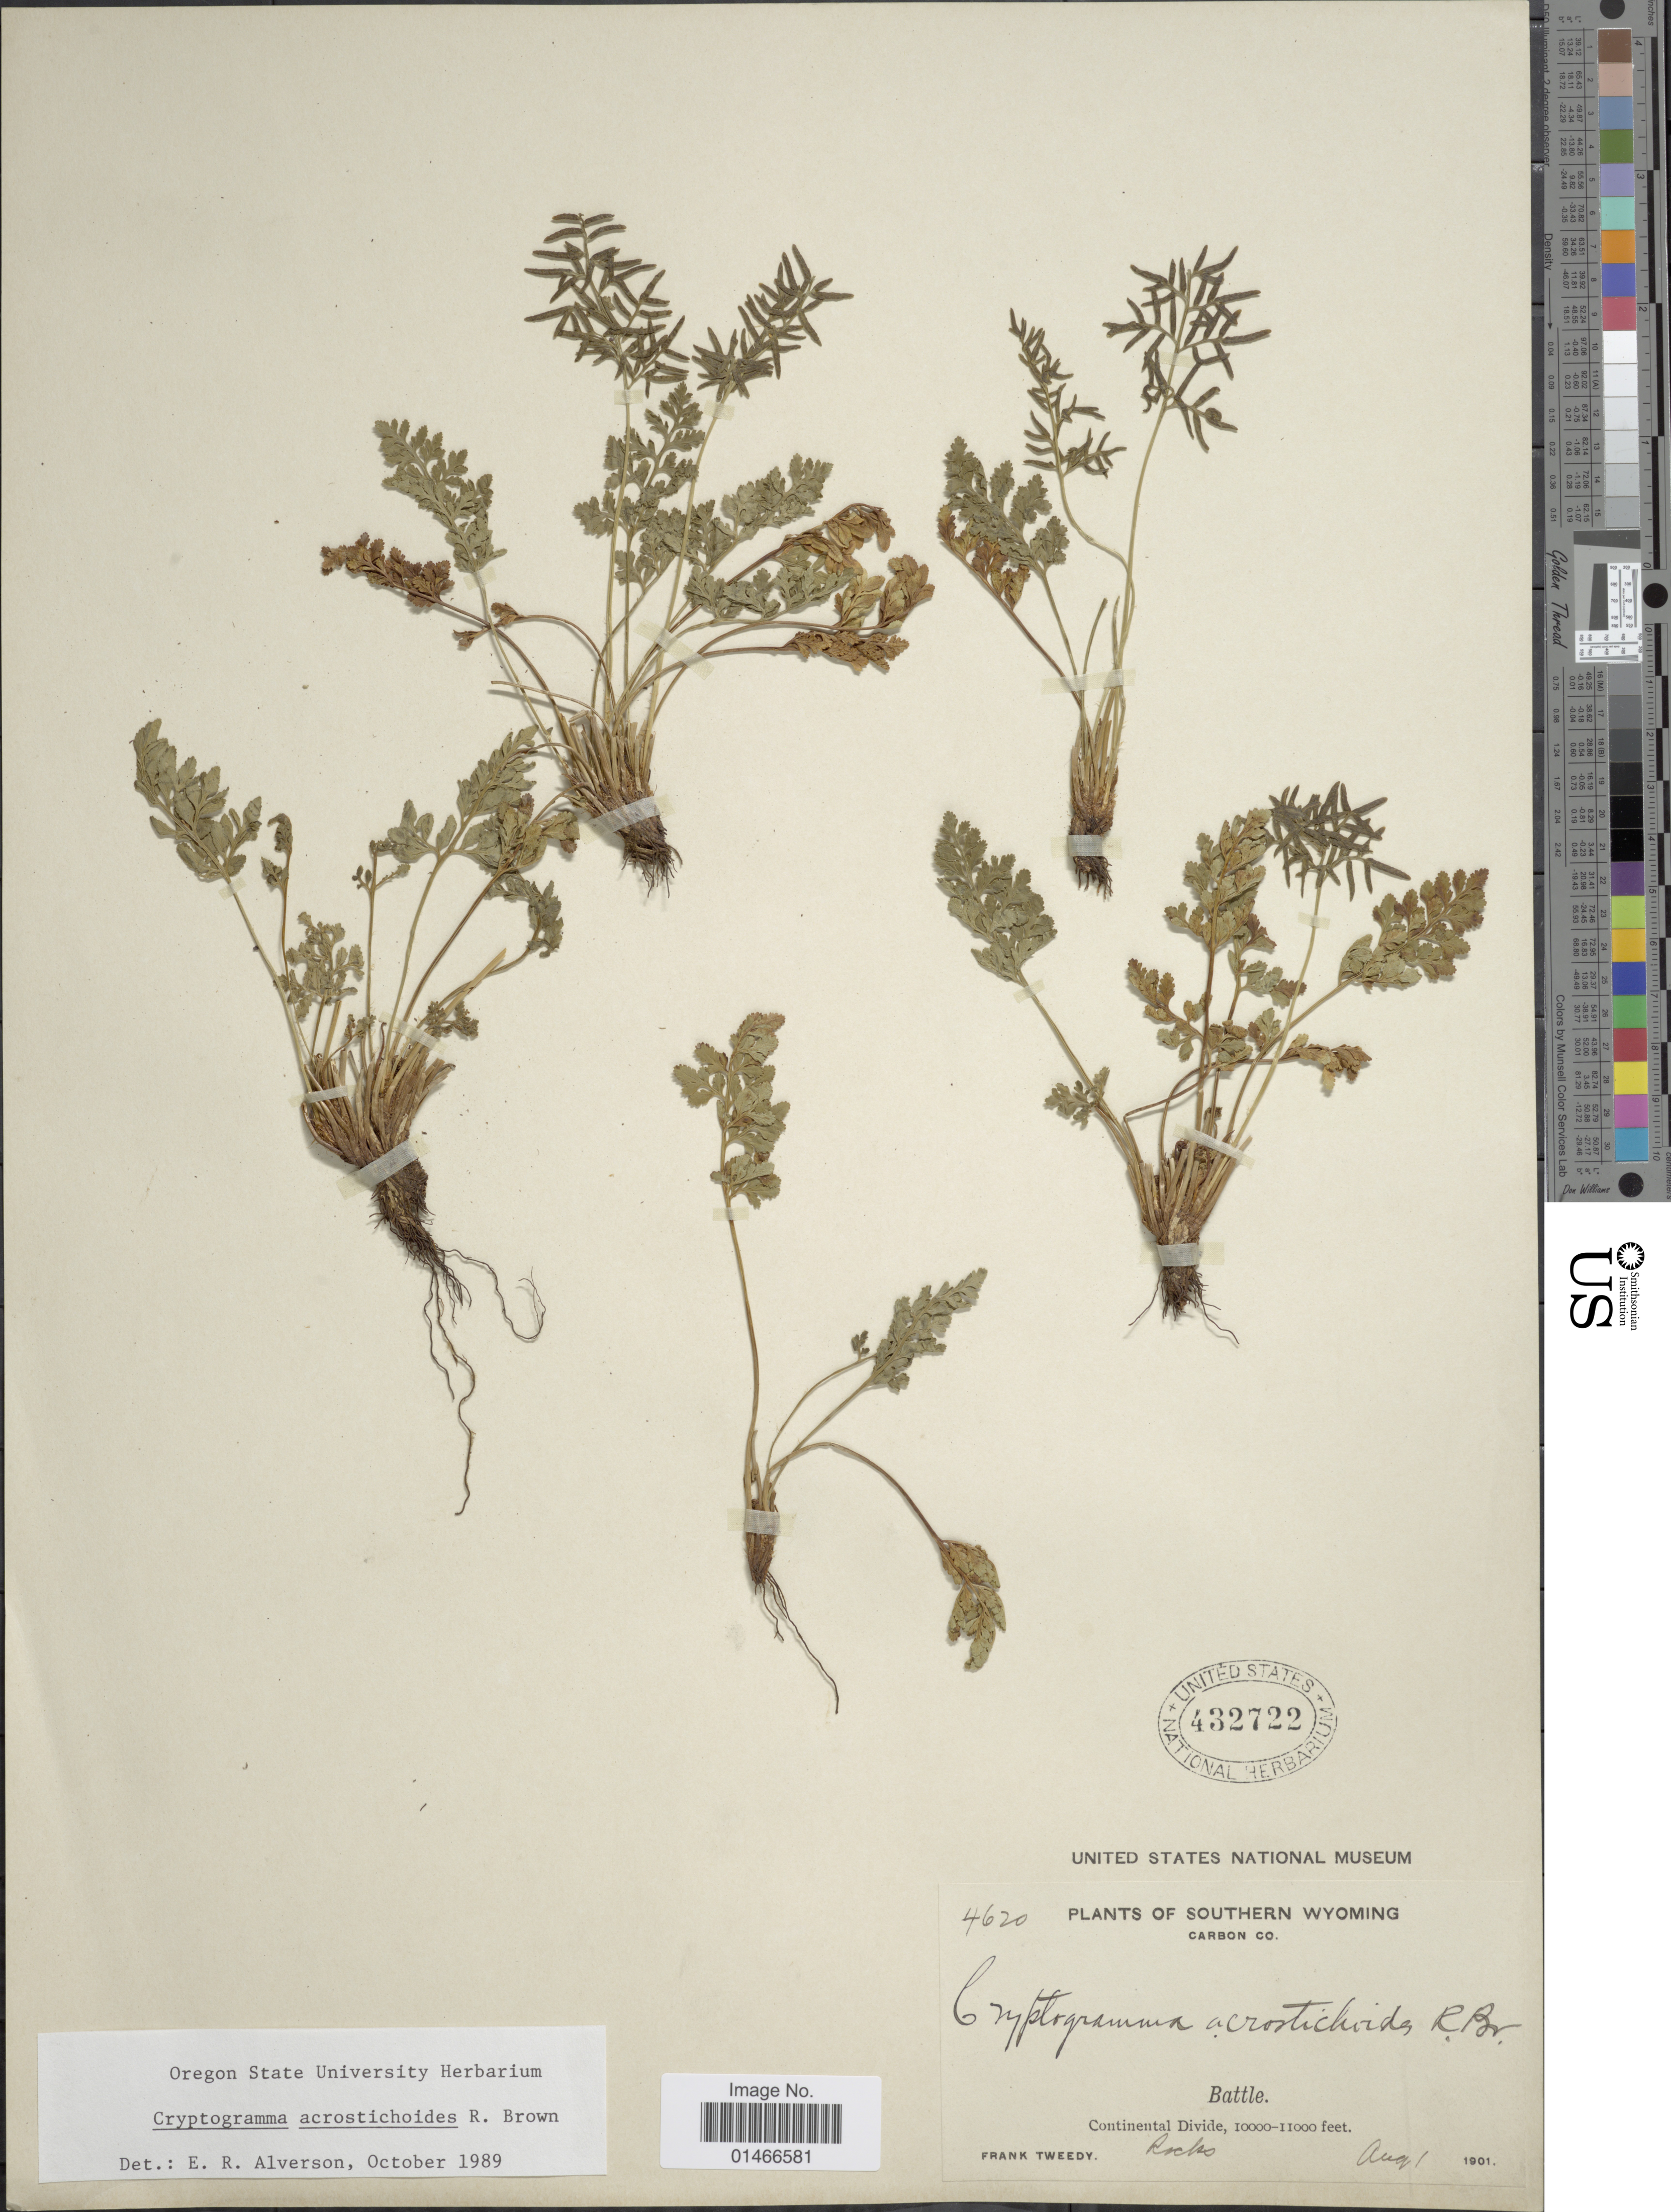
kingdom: Plantae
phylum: Tracheophyta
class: Polypodiopsida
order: Polypodiales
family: Pteridaceae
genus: Cryptogramma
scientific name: Cryptogramma acrostichoides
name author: R. Br.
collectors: F. Tweedy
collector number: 4620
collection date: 1901-08-01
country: United States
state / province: Wyoming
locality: Southern Wyoming. Carbon Co. Battle. Continental Divide.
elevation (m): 305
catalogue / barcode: US 432722